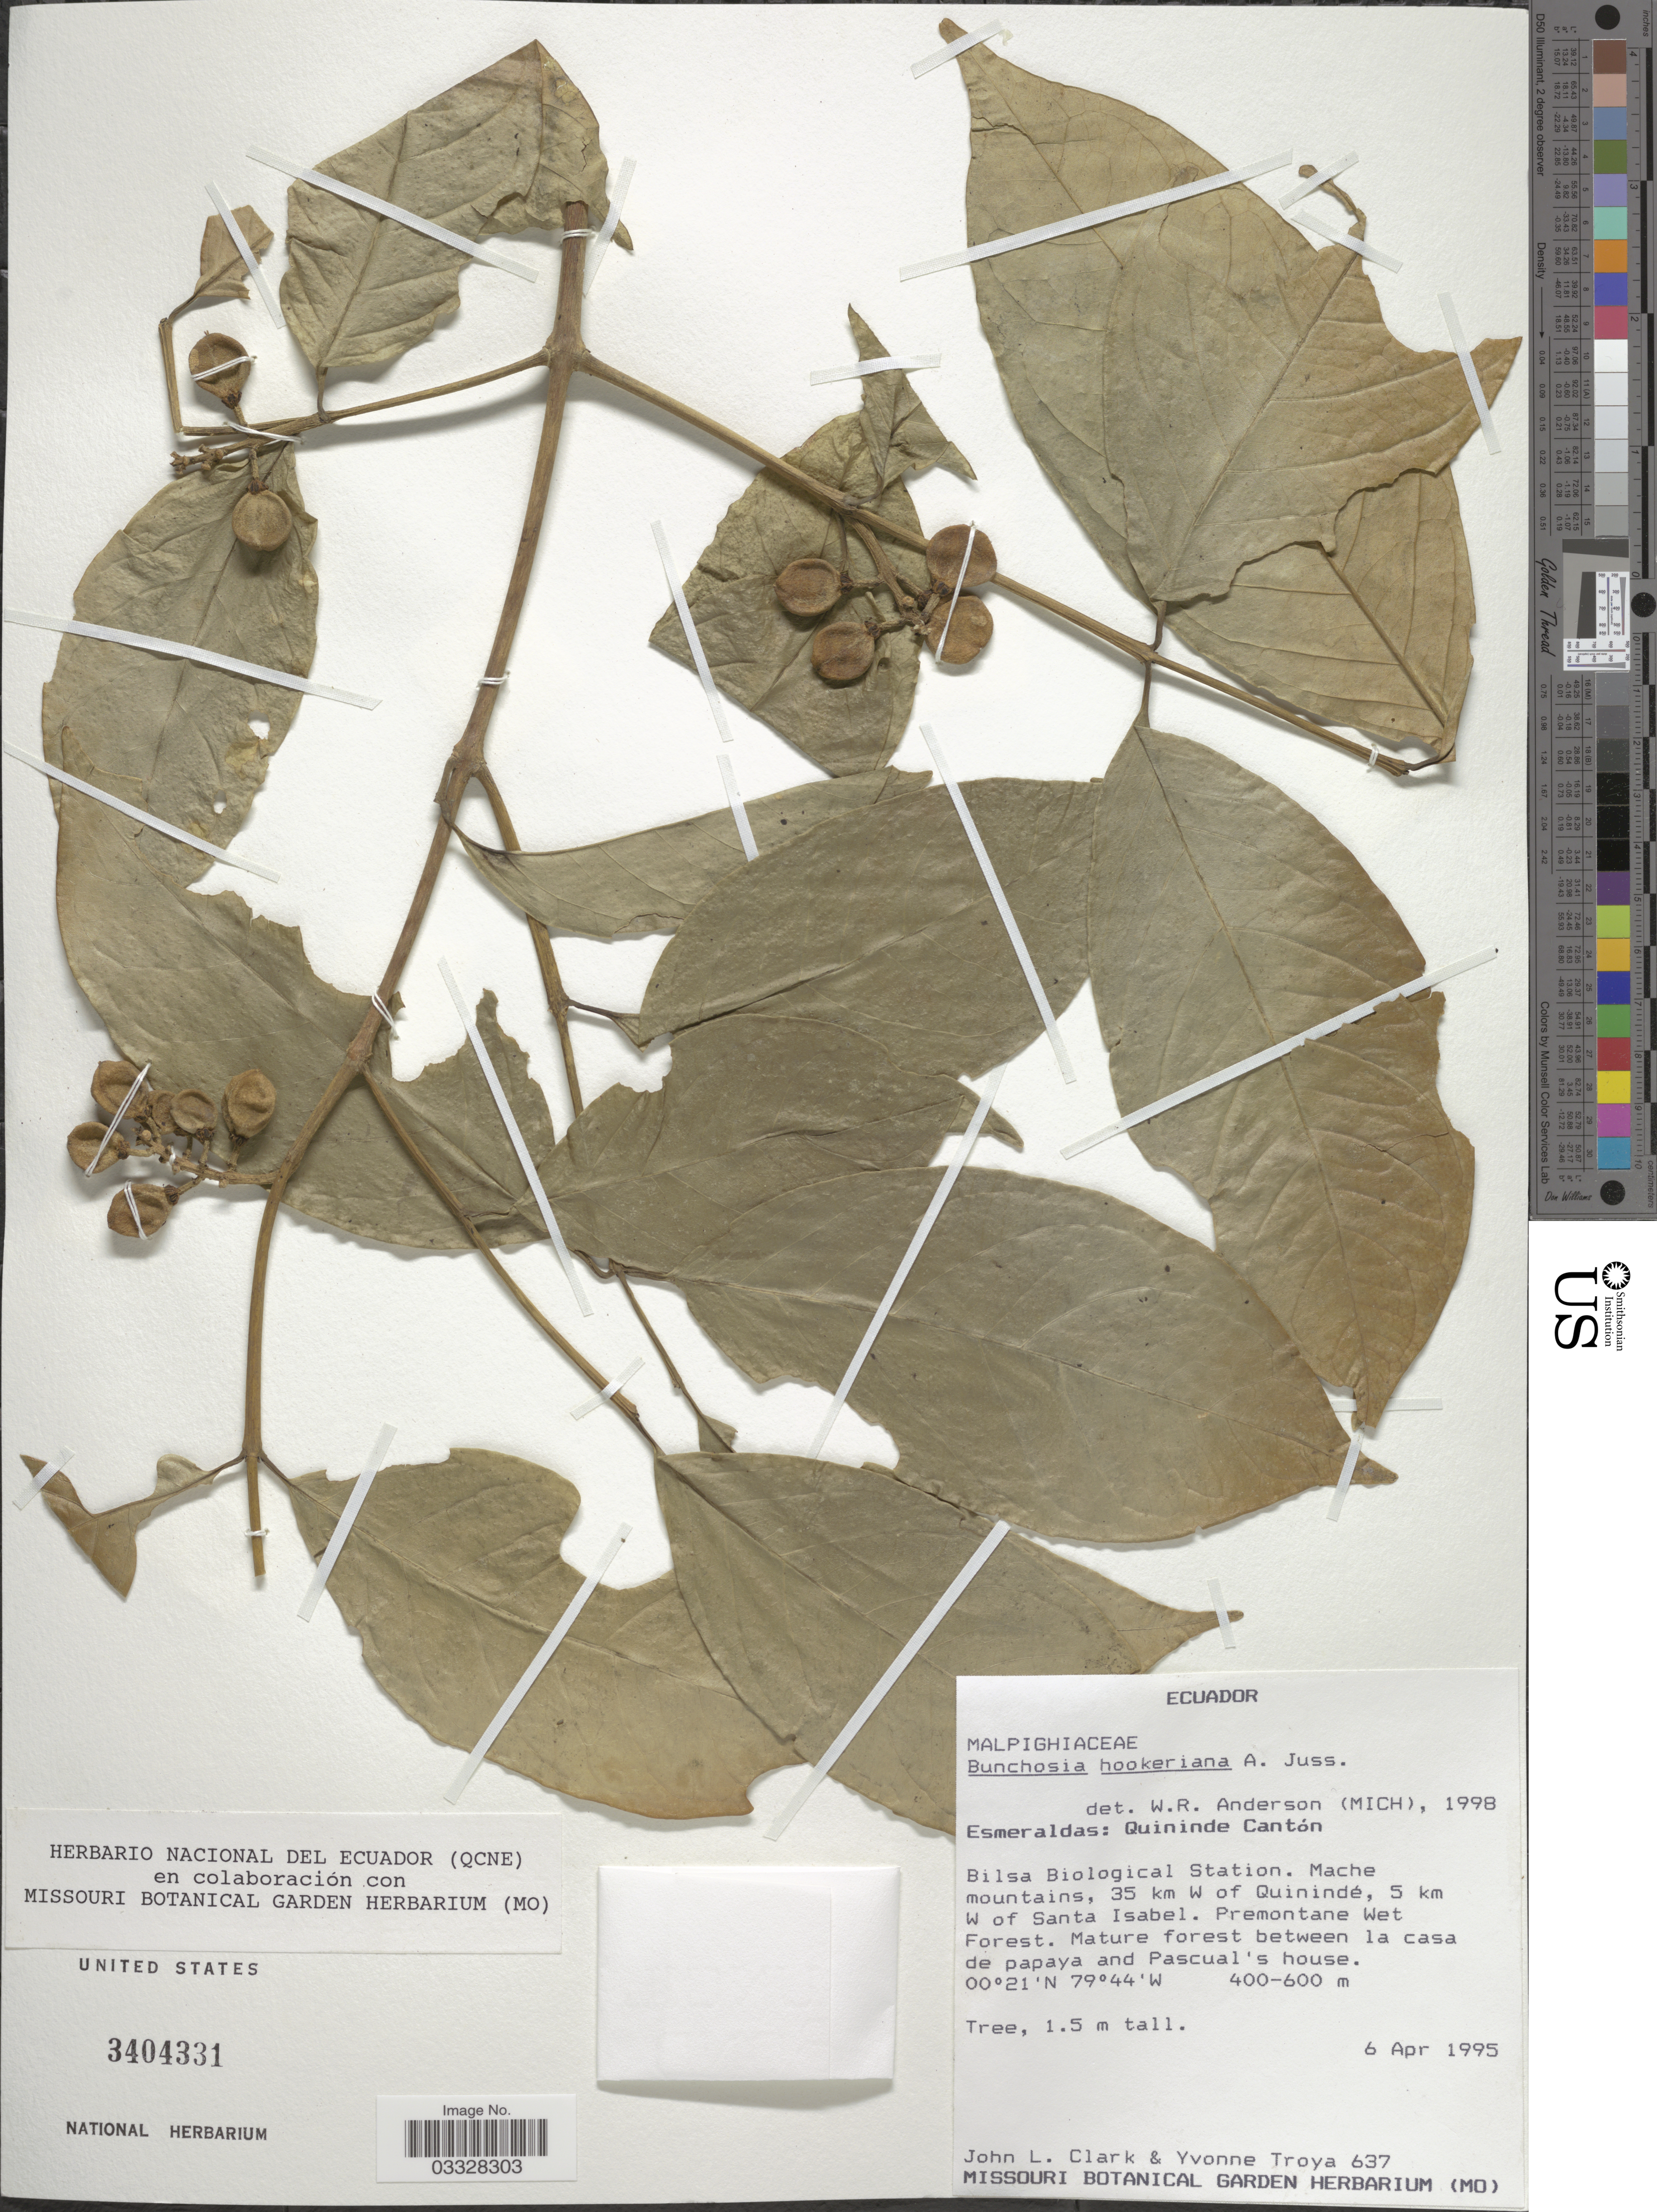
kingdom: Plantae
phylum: Tracheophyta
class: Magnoliopsida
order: Malpighiales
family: Malpighiaceae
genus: Bunchosia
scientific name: Bunchosia hookeriana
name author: A. Juss.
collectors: J. L. Clark & Y. Troya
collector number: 637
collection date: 1995-04-06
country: Ecuador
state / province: Esmeraldas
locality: Quininde Cantón. Bilsa Biological Station. Mache mountains, 35 km W of Quinindé, 5 km W of Santa Isabel. Premontane Wet Forest. Mature forest between la casa de papaya and Pascual's house.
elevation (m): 400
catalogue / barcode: US 3404331